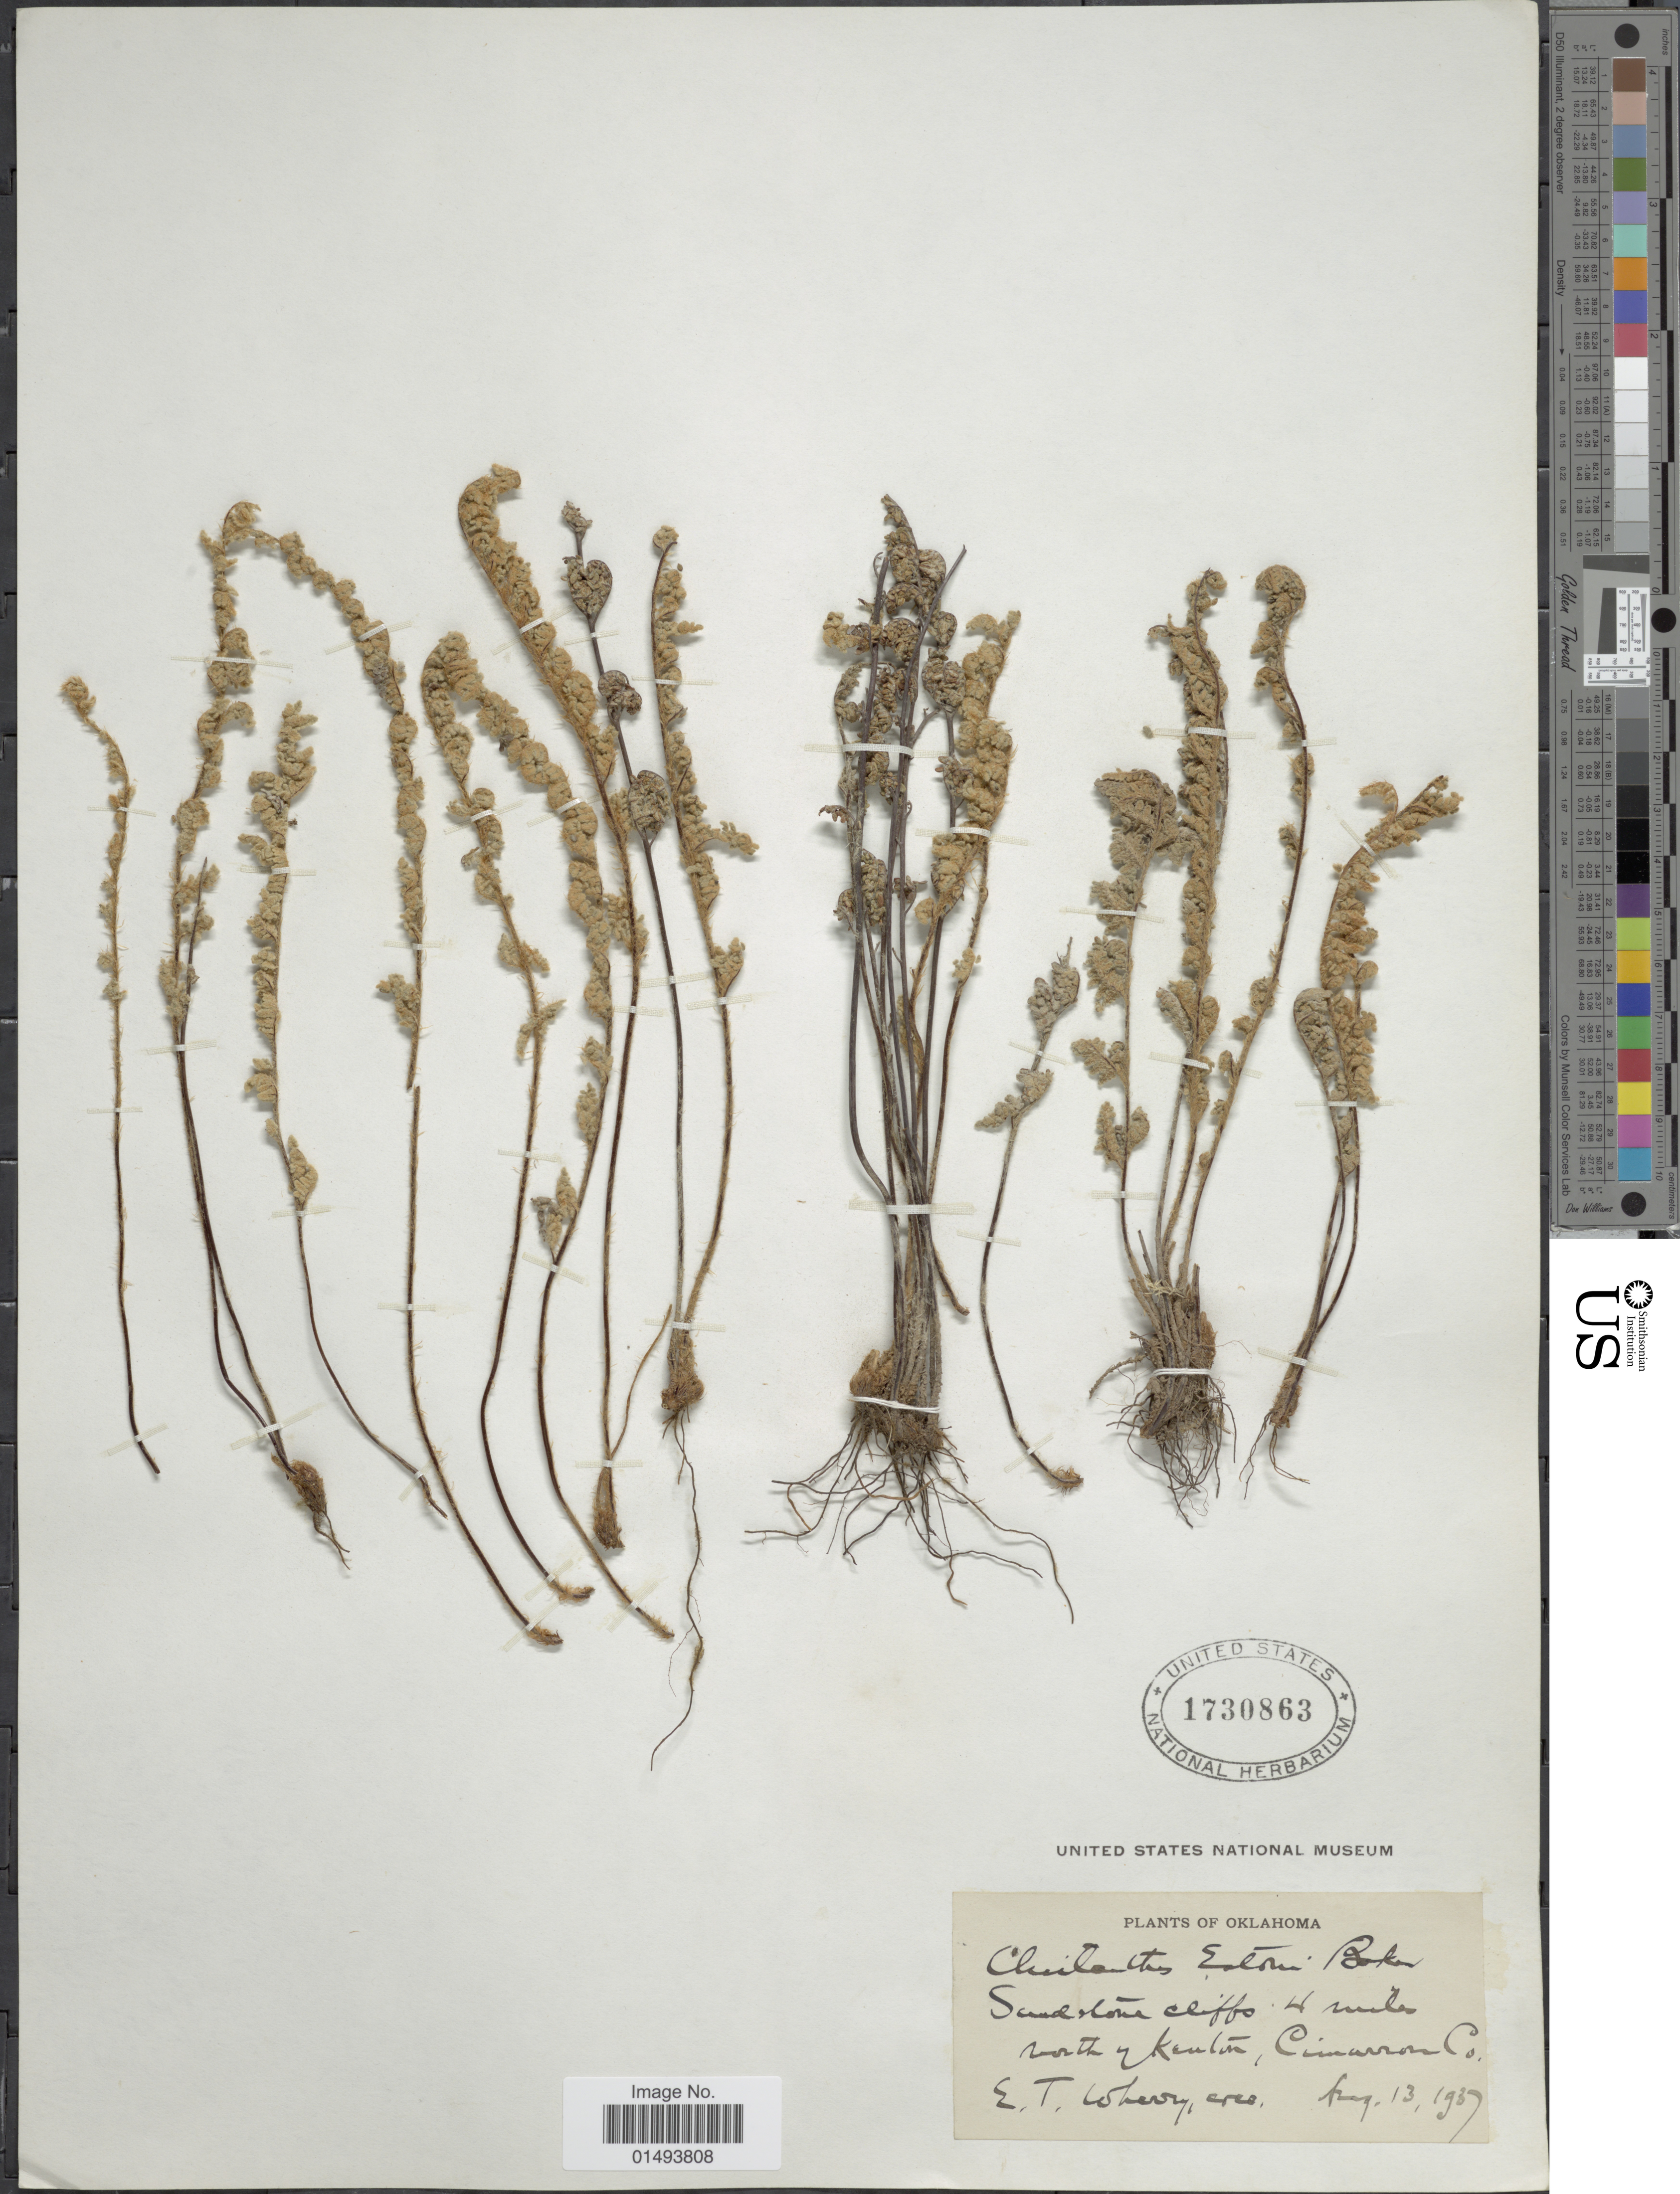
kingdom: Plantae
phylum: Tracheophyta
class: Polypodiopsida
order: Polypodiales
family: Pteridaceae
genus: Myriopteris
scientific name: Myriopteris rufa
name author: Fée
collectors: E. Wheery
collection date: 1937-08-13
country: United States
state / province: Oklahoma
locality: Plants of Oklahoma, Sandstone cliffs, 4 miles north of Kenlin, Cinammon Co,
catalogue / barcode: US 1730863